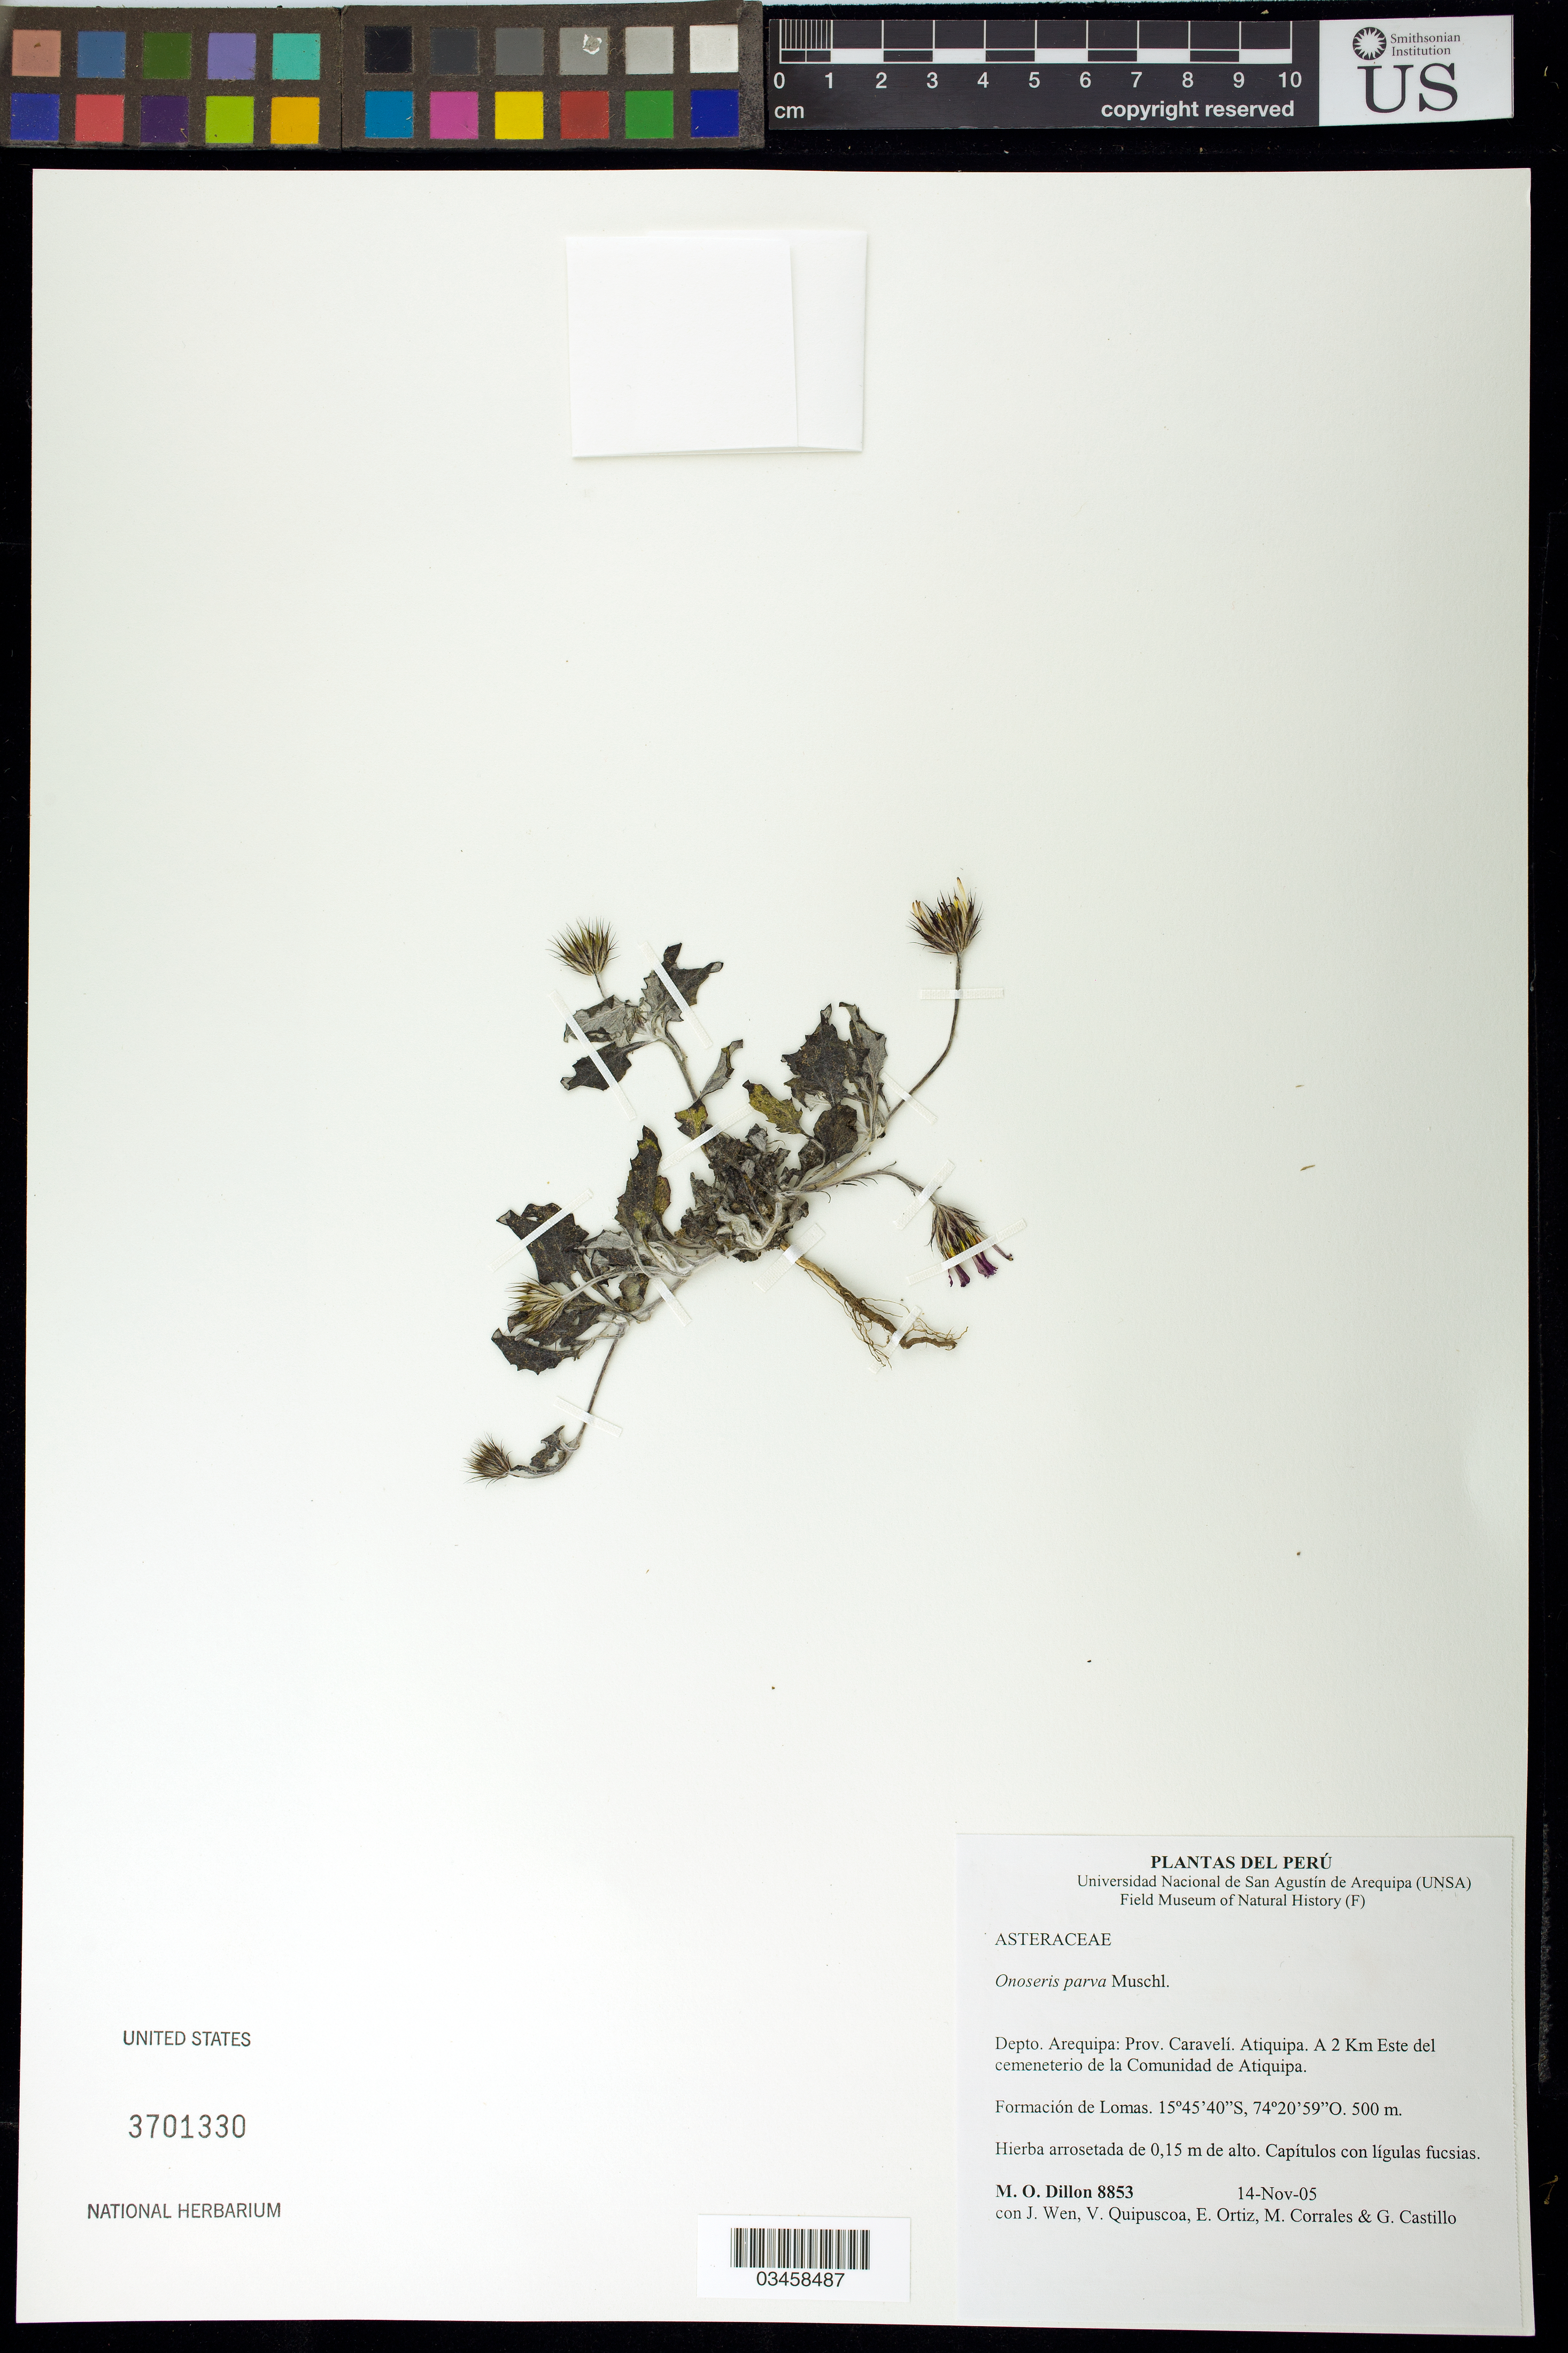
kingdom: Plantae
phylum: Tracheophyta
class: Magnoliopsida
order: Asterales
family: Asteraceae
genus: Onoseris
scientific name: Onoseris odorata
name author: (D. Don) Hook. & Arn.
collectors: M. O. Dillon, J. Wen, V. Quipuscoa, E. Ortiz, M. Corrales & G. Castillo C.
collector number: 8853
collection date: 2005-11-14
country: Peru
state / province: Arequipa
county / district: Caravelí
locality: Atiquipa. A 2 Km Este del emeneterio de la Comunidad de Atiquipa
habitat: Formacion de Lomas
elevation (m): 500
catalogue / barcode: US 3701330